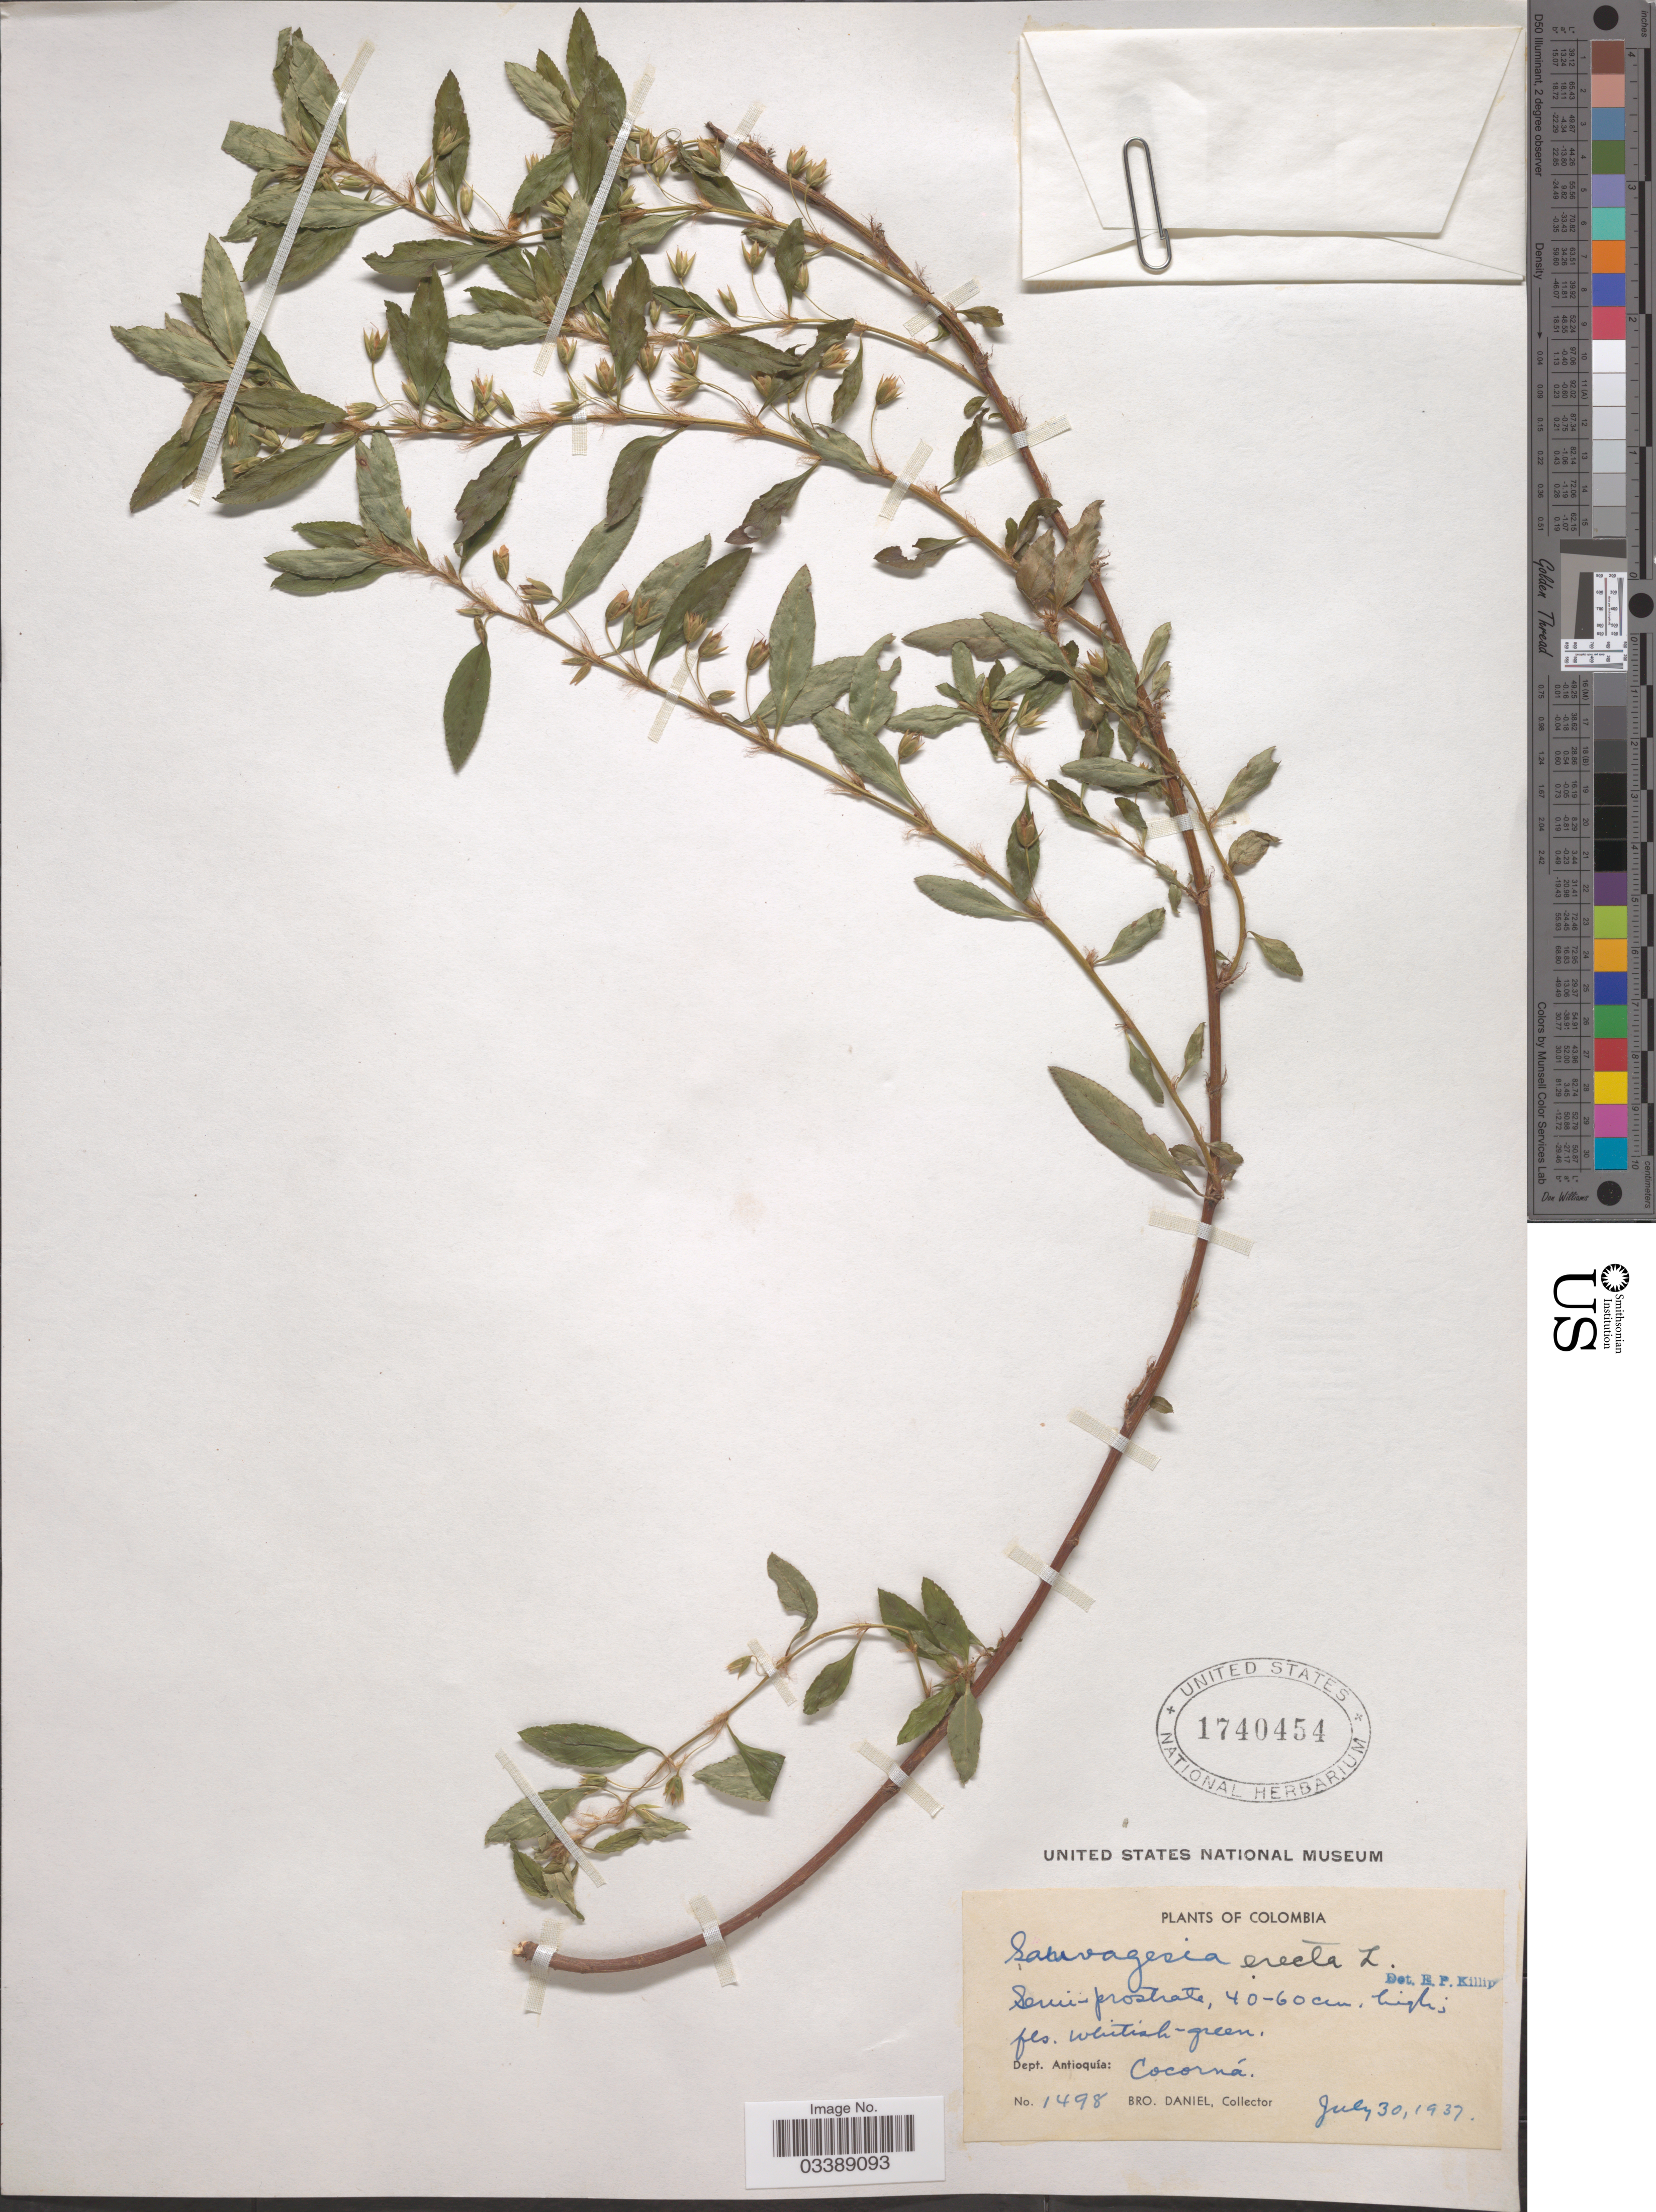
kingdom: Plantae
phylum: Tracheophyta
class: Magnoliopsida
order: Malpighiales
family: Ochnaceae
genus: Sauvagesia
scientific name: Sauvagesia erecta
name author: L.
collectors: Bro. Daniel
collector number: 1498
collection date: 1937-07-30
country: Colombia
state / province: Antioquia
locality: Dept. Antioquía: Cocorná.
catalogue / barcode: US 1740454